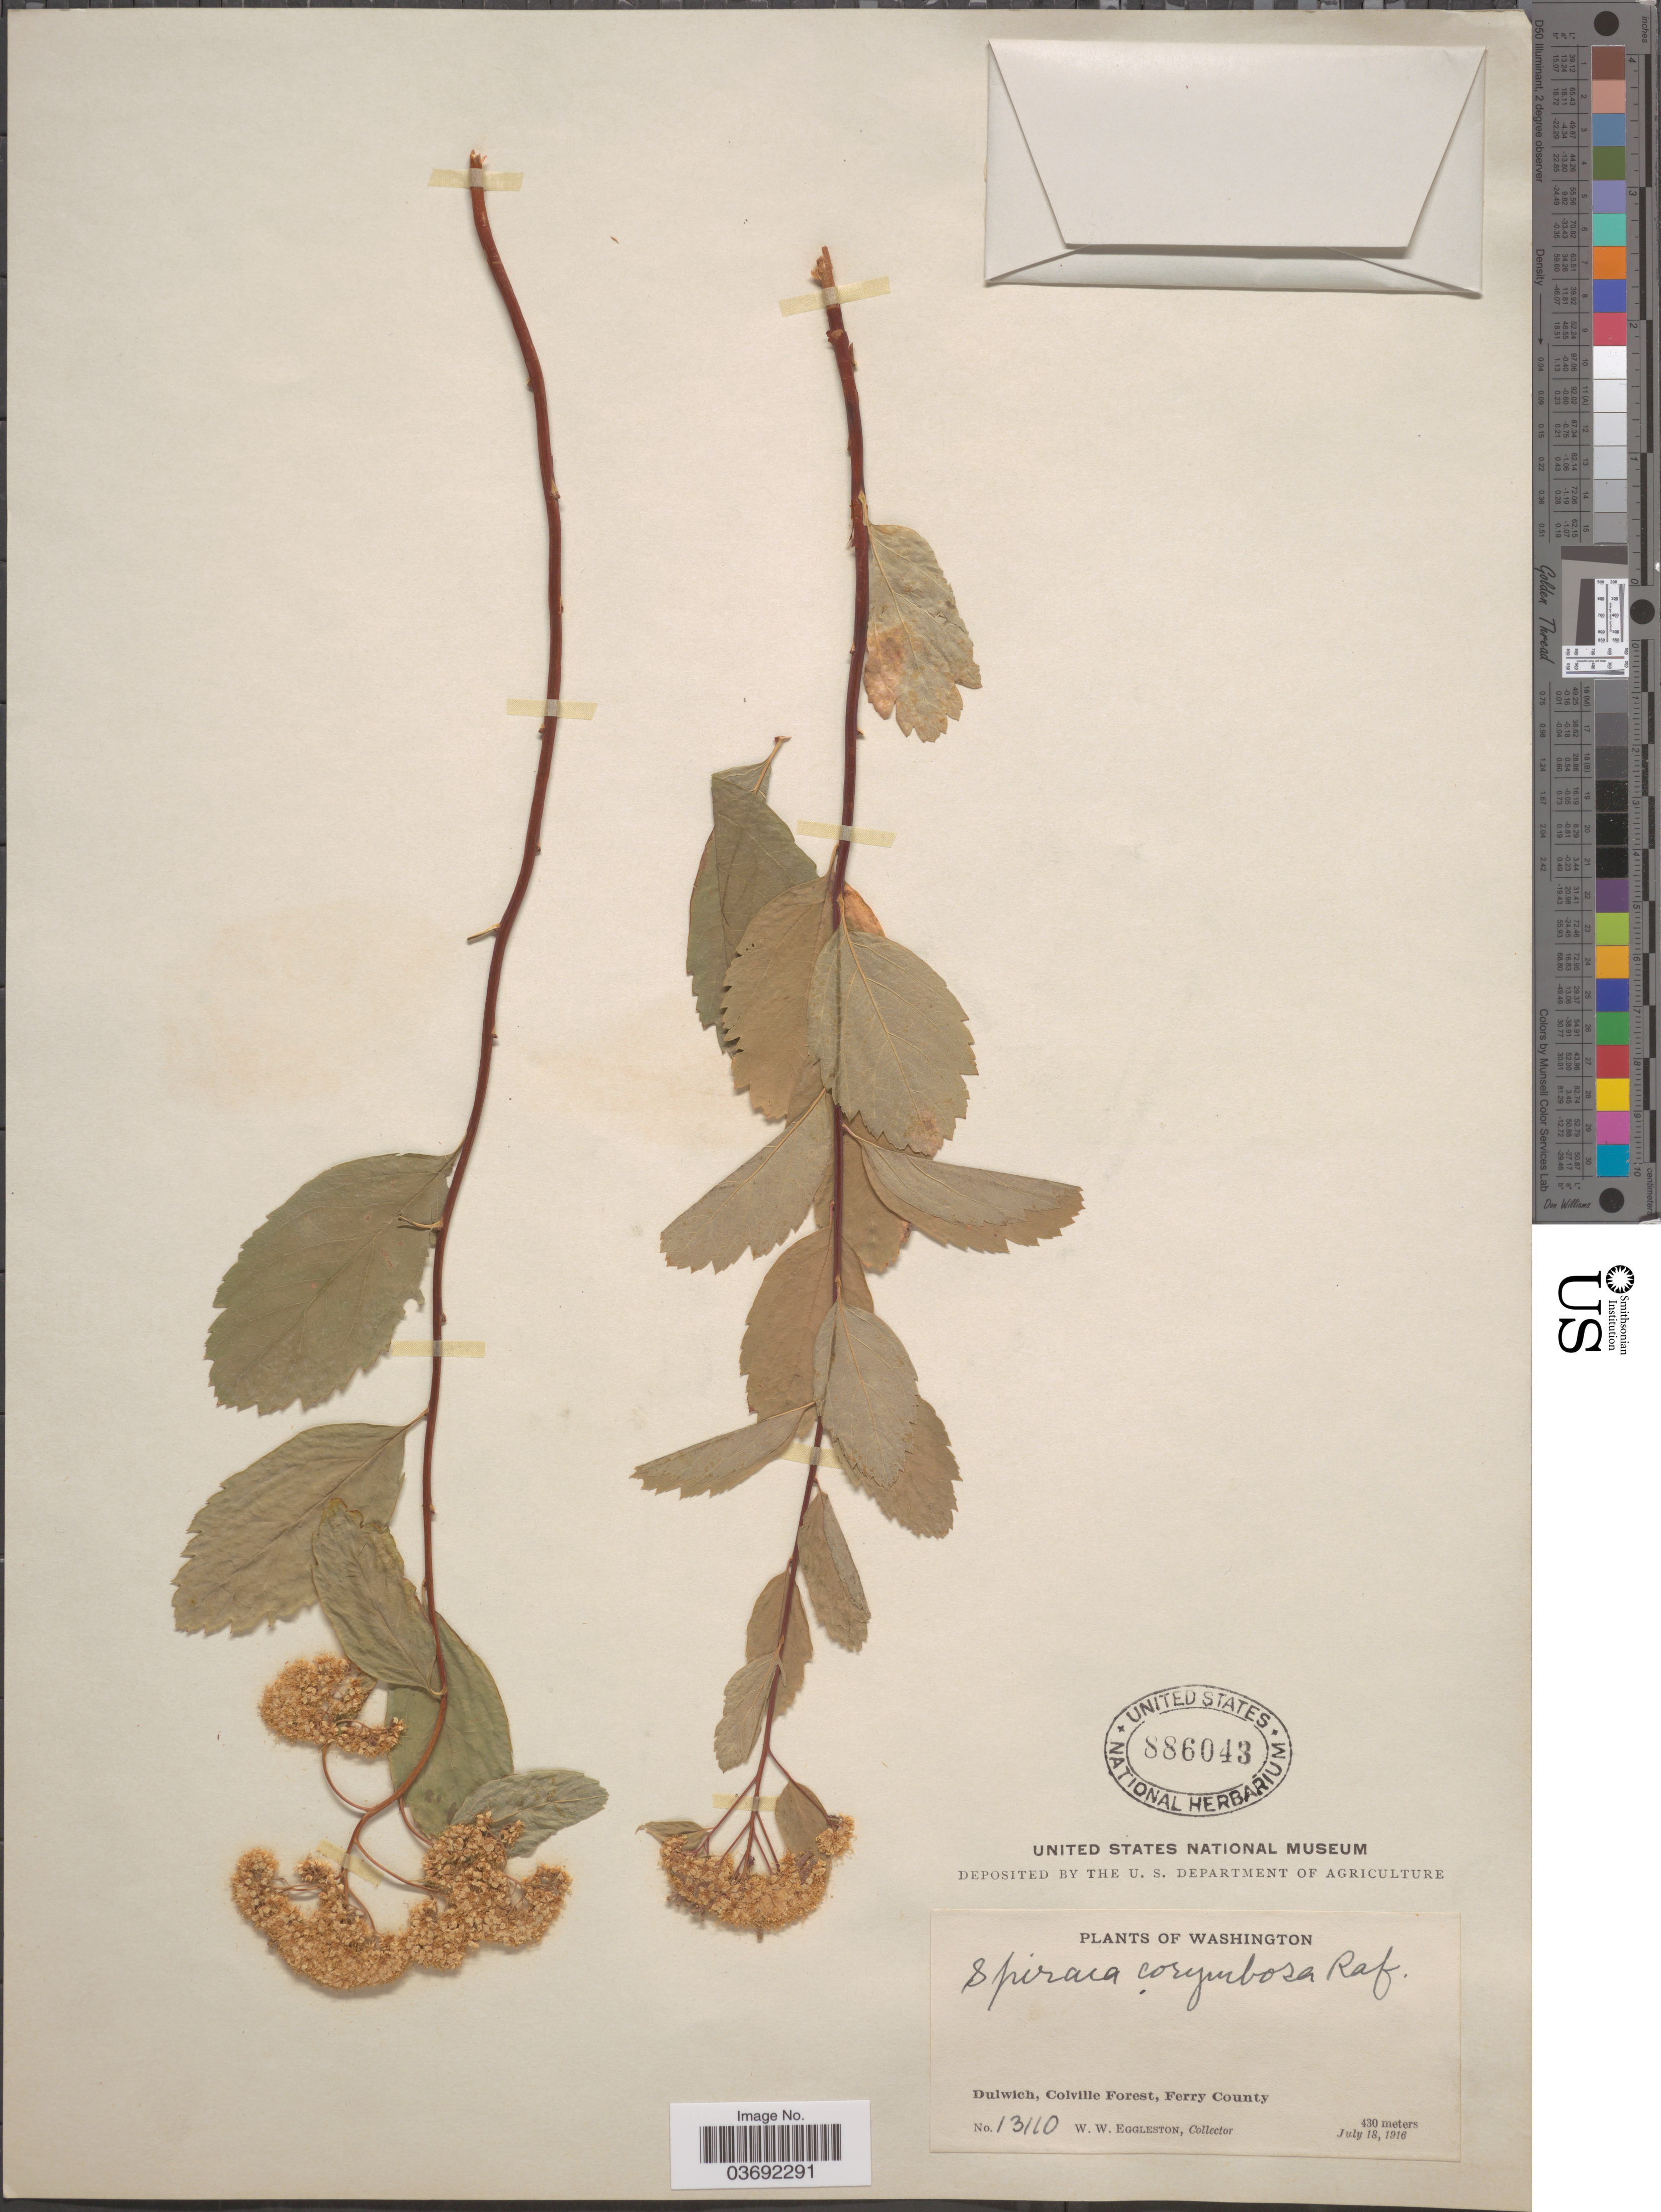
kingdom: Plantae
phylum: Tracheophyta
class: Magnoliopsida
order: Rosales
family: Rosaceae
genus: Spiraea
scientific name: Spiraea corymbosa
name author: Raf.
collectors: W. W. Eggleston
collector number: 13110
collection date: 1916-07-18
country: United States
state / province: Washington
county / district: Ferry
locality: Dulwich, Colville Forest, Ferry County.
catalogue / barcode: US 886043